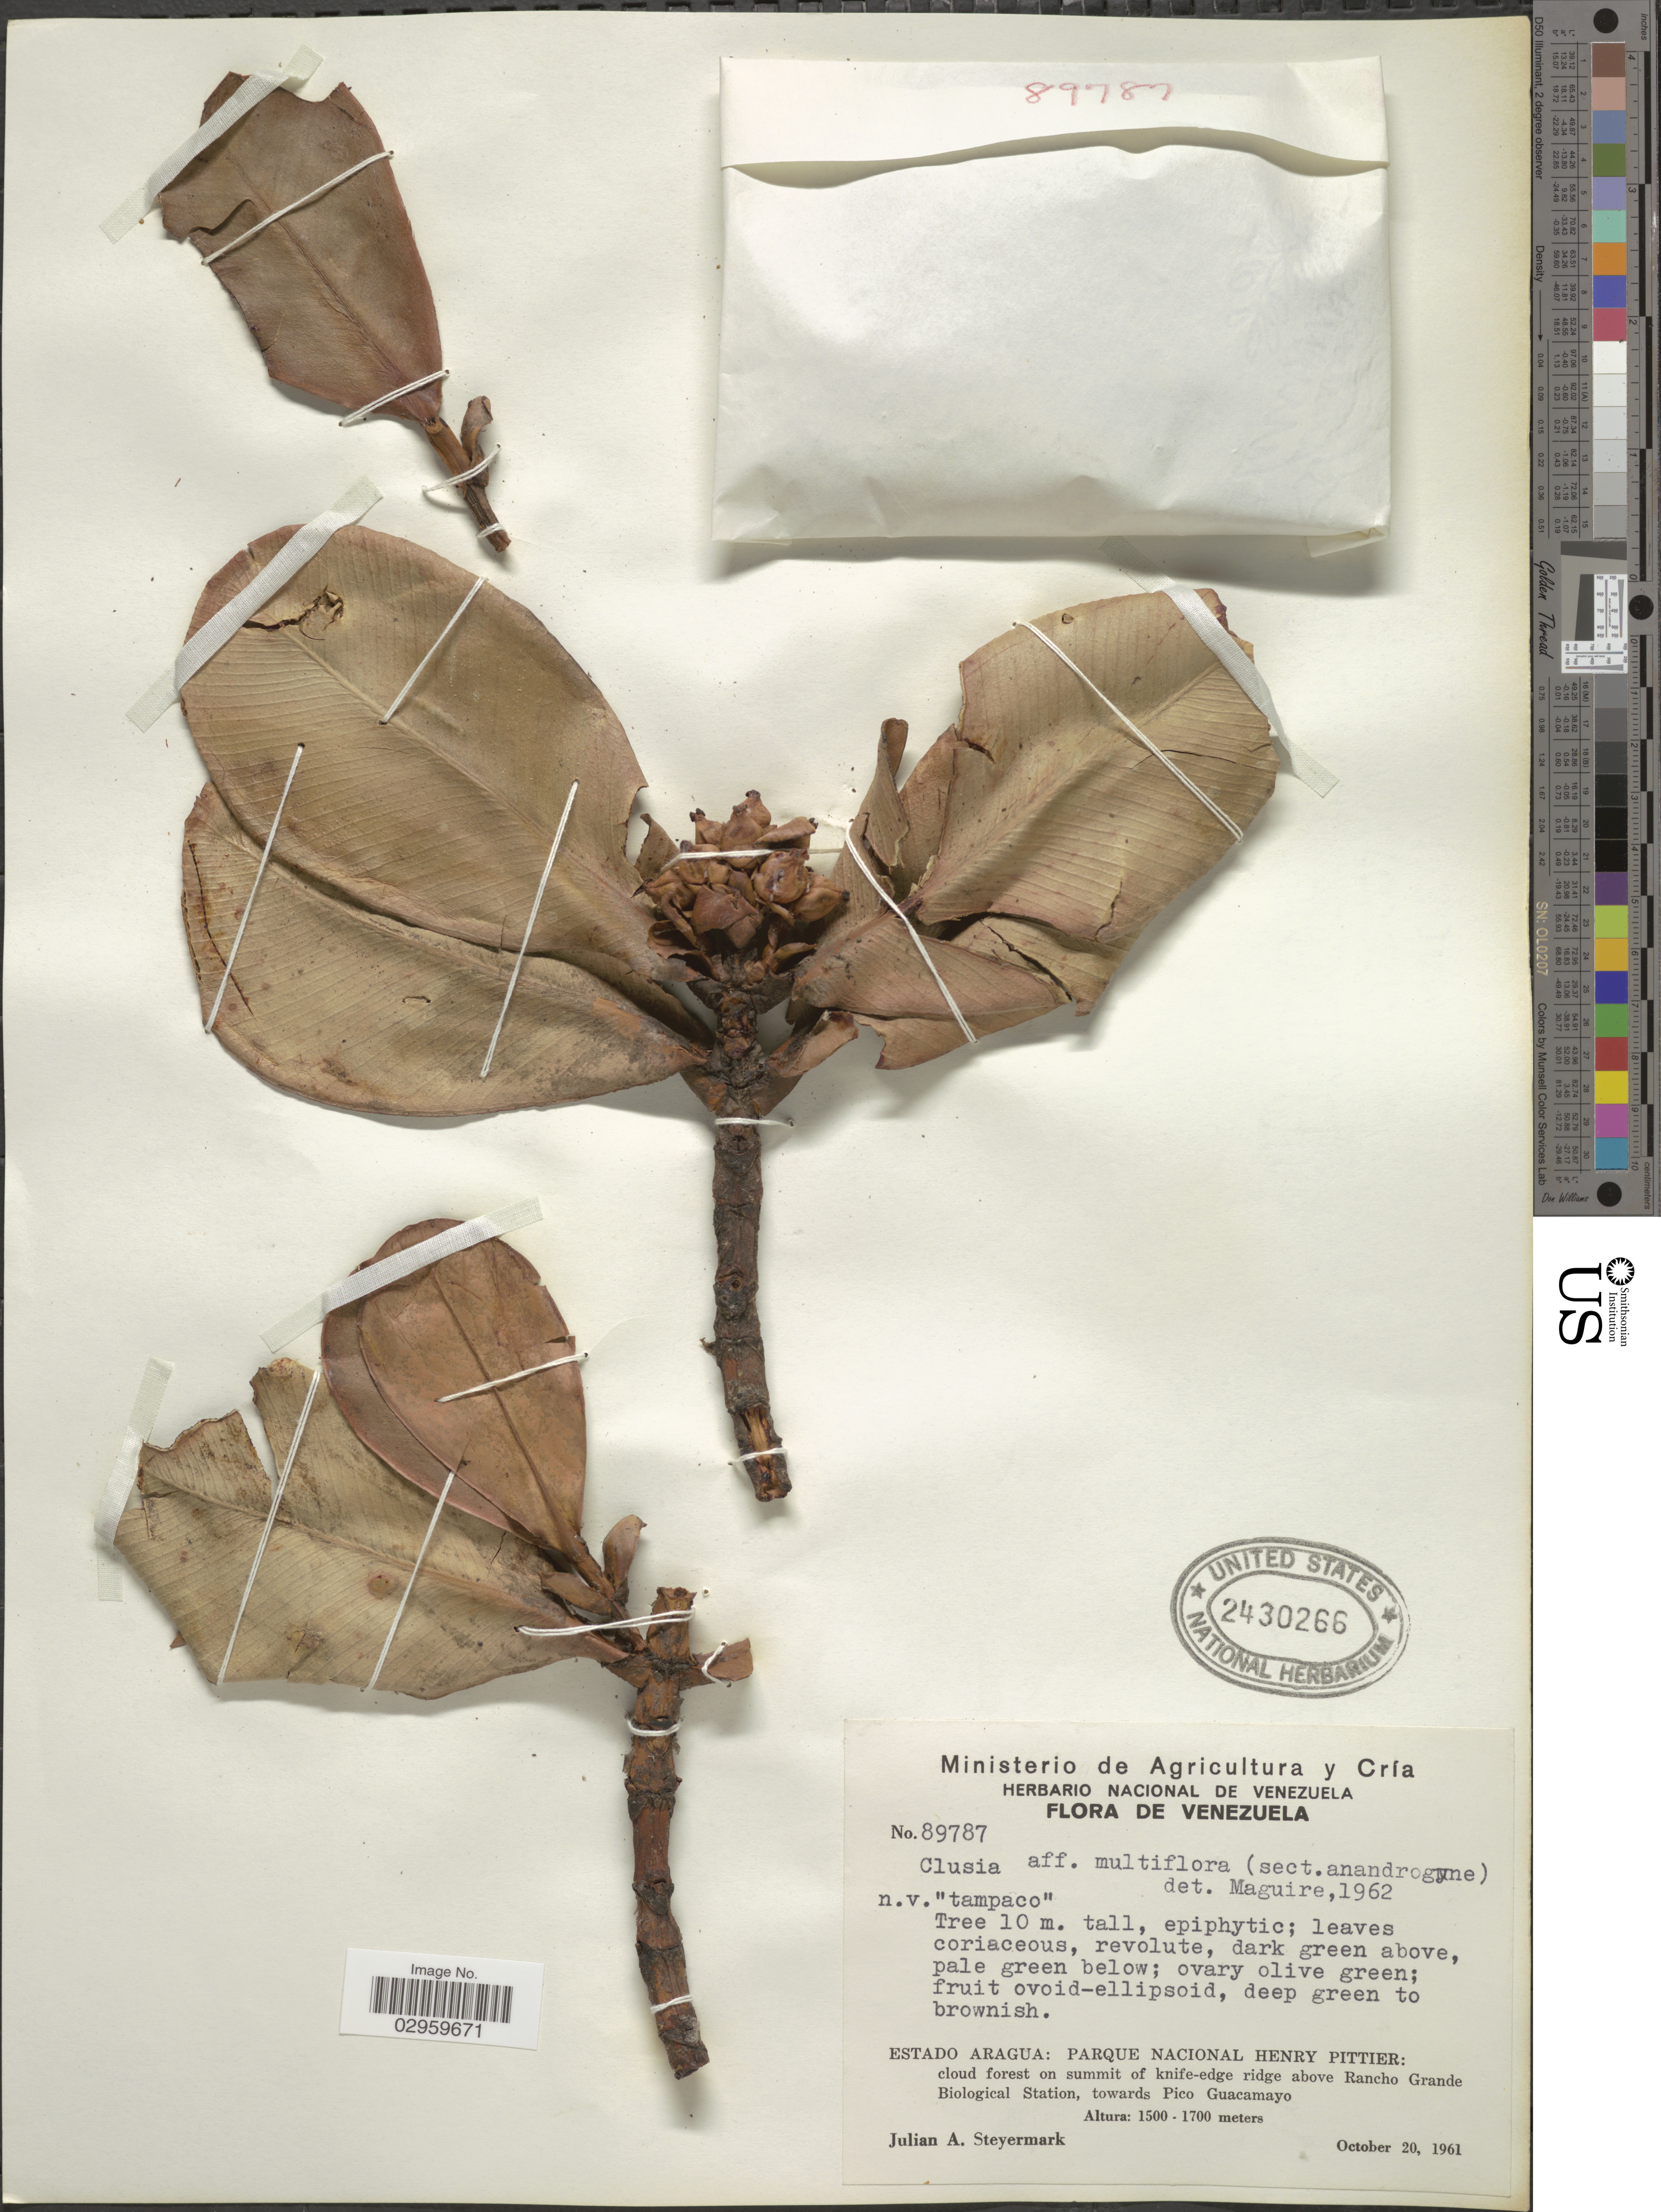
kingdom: Plantae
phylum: Tracheophyta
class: Magnoliopsida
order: Malpighiales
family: Clusiaceae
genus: Clusia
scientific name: Clusia multiflora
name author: Kunth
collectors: J. Steyermark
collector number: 89787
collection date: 1961-10-20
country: Venezuela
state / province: Aragua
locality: Parque Nacional Henry Pittier: cloud forest on summit of knife-edge ridge above Rancho Grande Biological Station, towards Pico Guacamayo.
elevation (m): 1500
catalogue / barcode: US 2430266